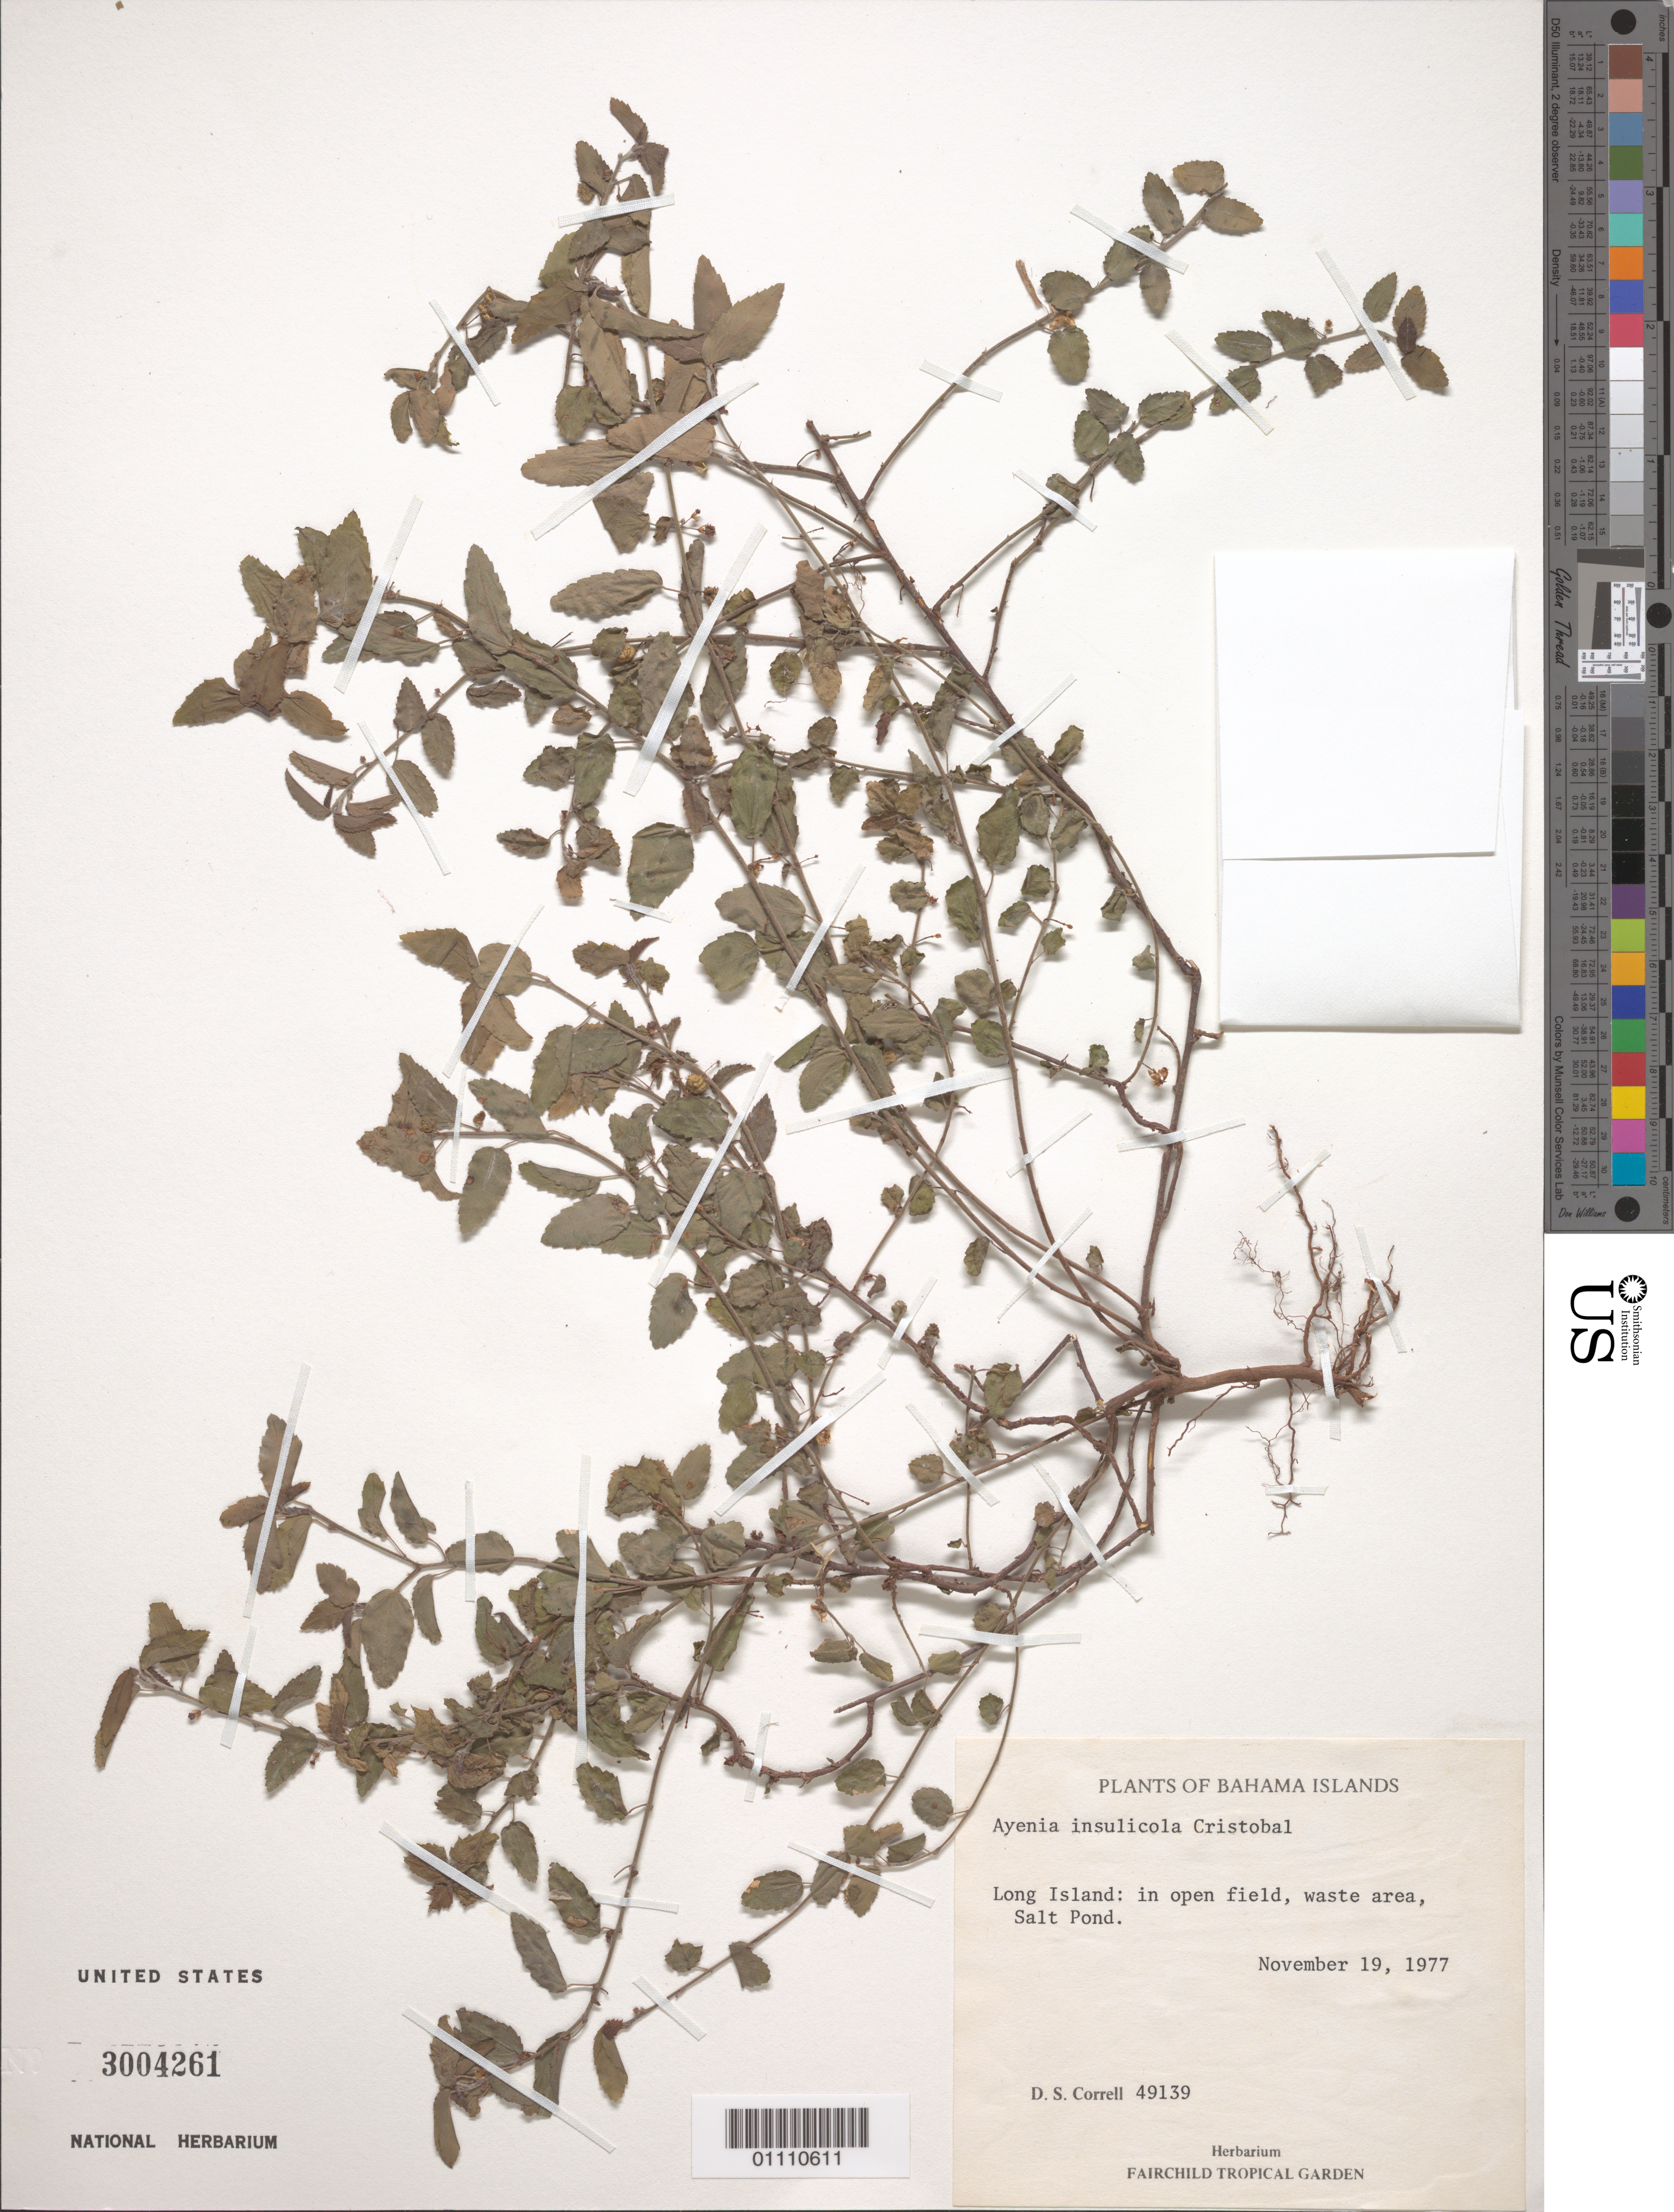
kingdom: Plantae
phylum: Tracheophyta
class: Magnoliopsida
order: Malvales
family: Malvaceae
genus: Ayenia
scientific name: Ayenia insulicola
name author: Cristóbal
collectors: D. S. Correll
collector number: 49139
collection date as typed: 19 Nov 1977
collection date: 1977-11-19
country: Bahamas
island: Long I.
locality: In open field, waste area, Salt Pond.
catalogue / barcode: US 3004261